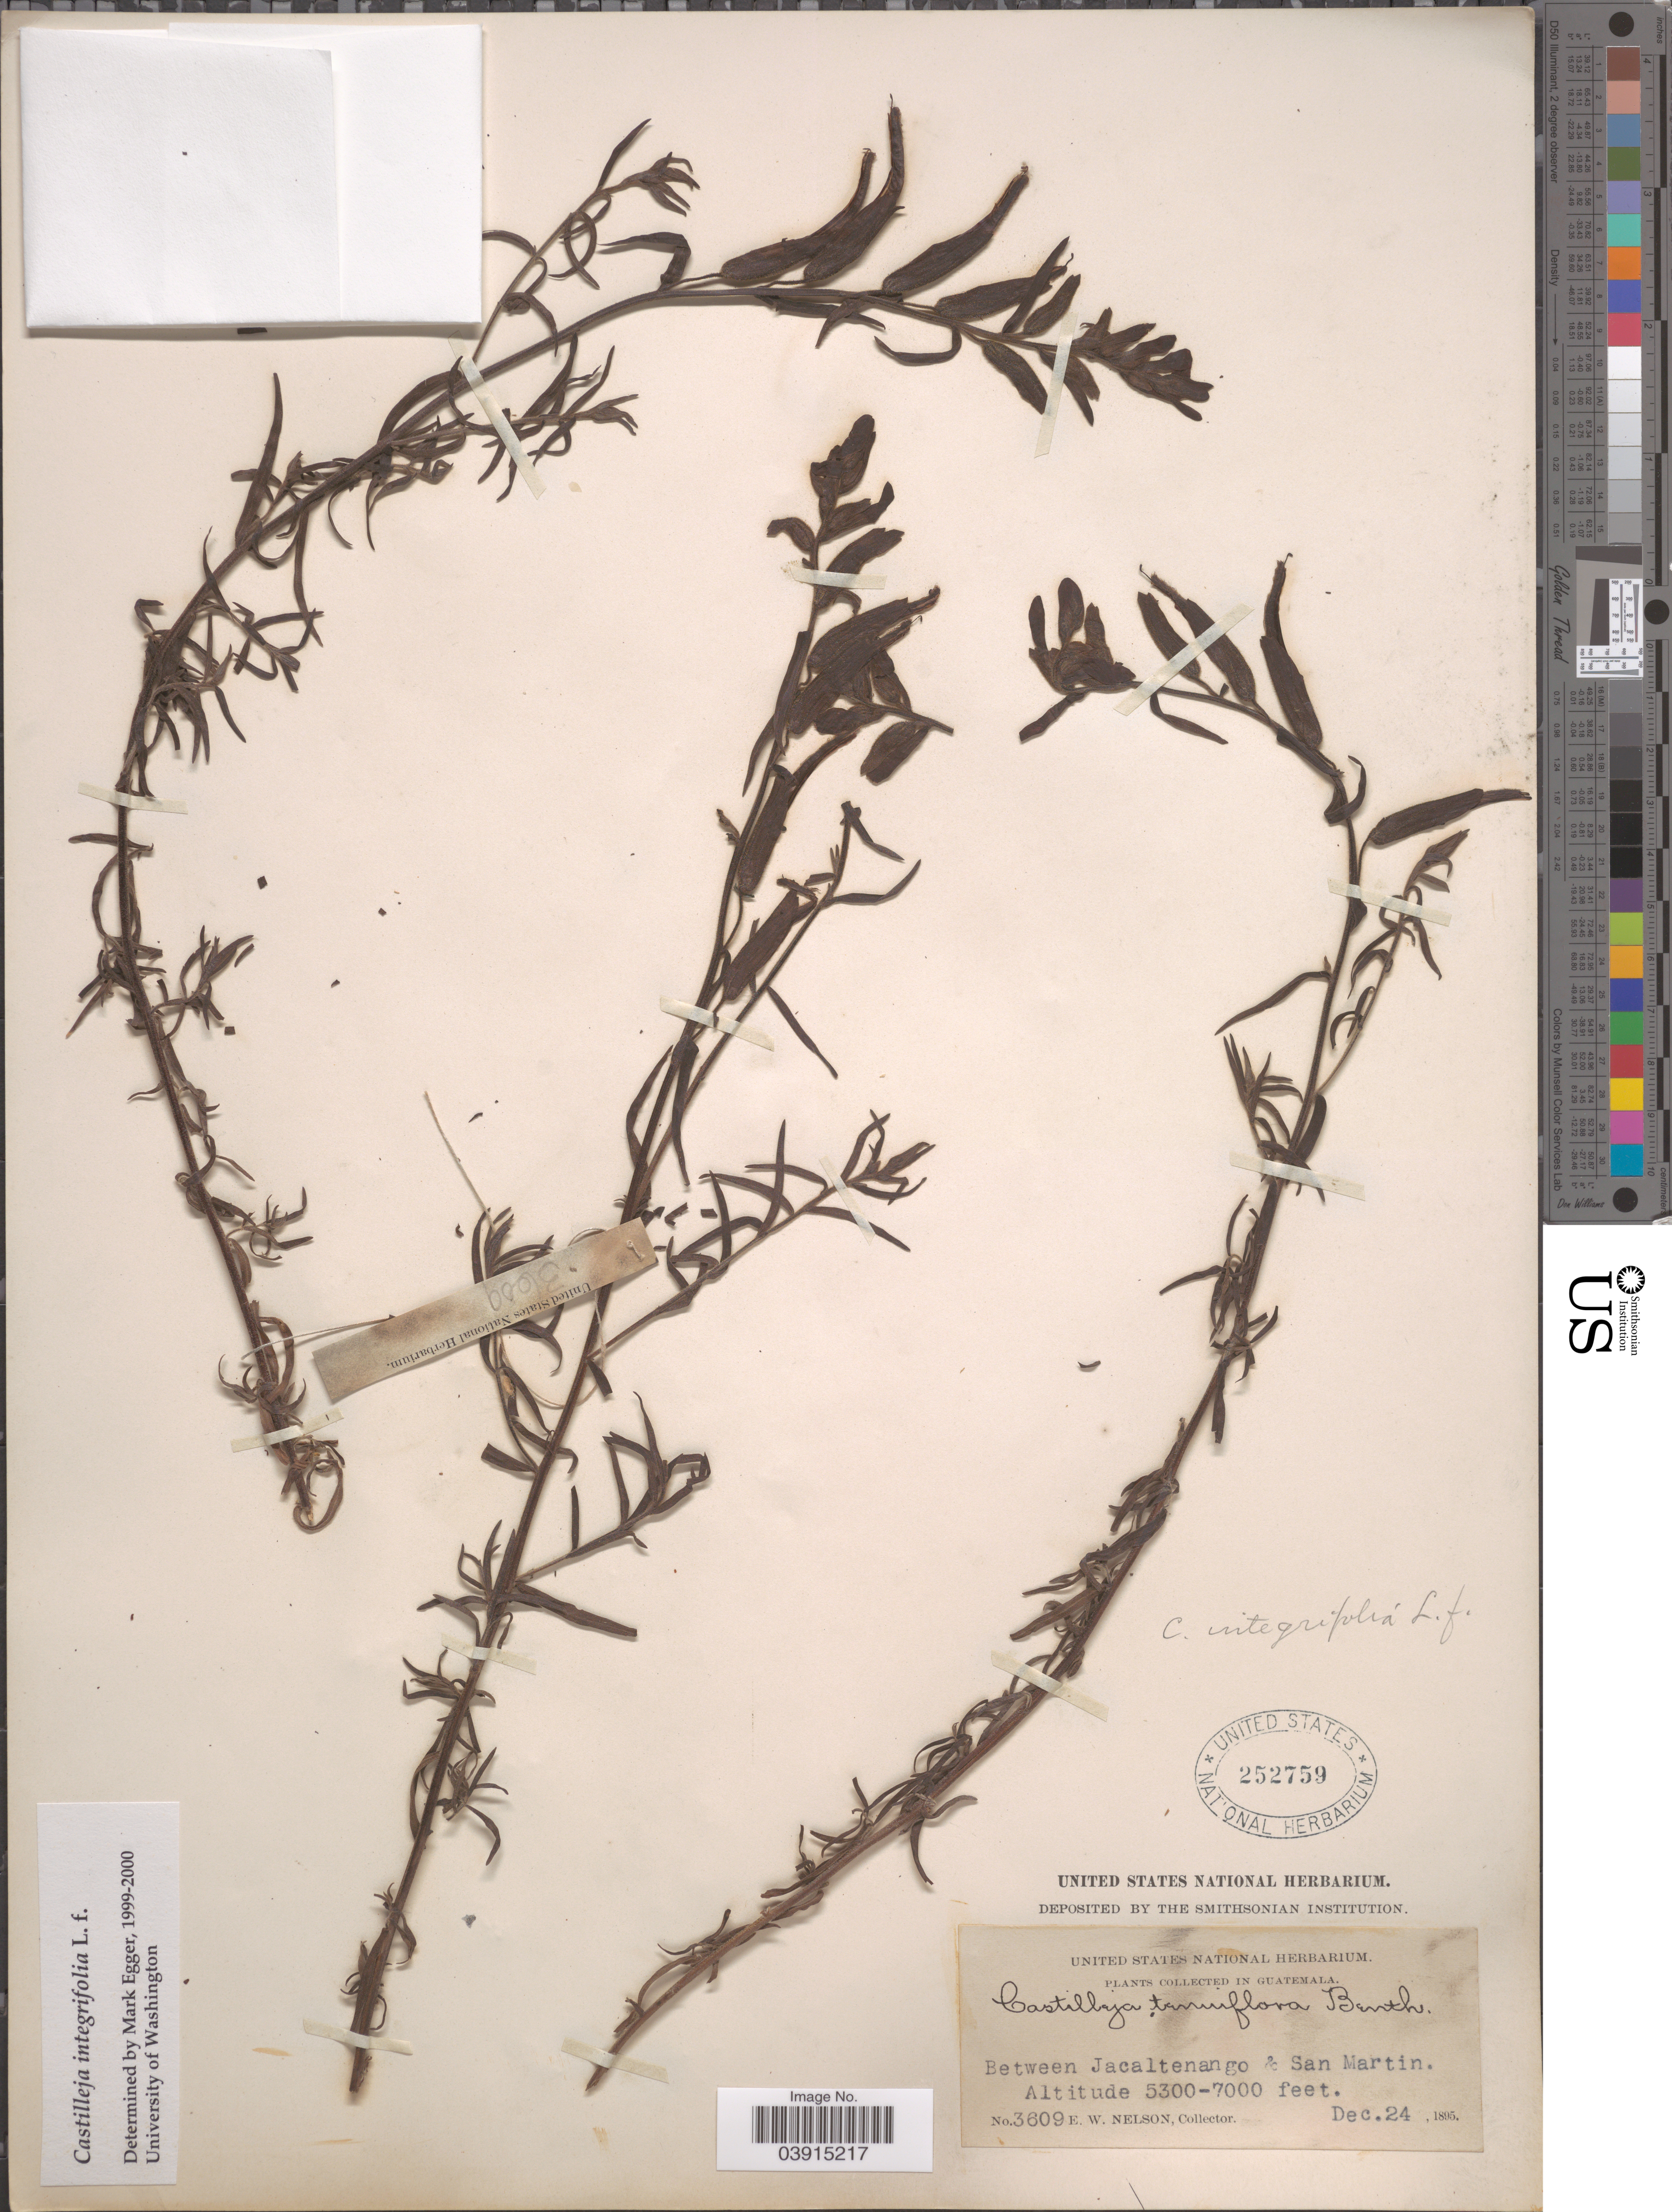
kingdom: Plantae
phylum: Tracheophyta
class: Magnoliopsida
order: Lamiales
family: Orobanchaceae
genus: Castilleja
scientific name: Castilleja integrifolia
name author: L. f.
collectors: E. W. Nelson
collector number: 3609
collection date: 1895-12-24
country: Guatemala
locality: Between Jacaltenango & San Martin.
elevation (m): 1615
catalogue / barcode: US 252759